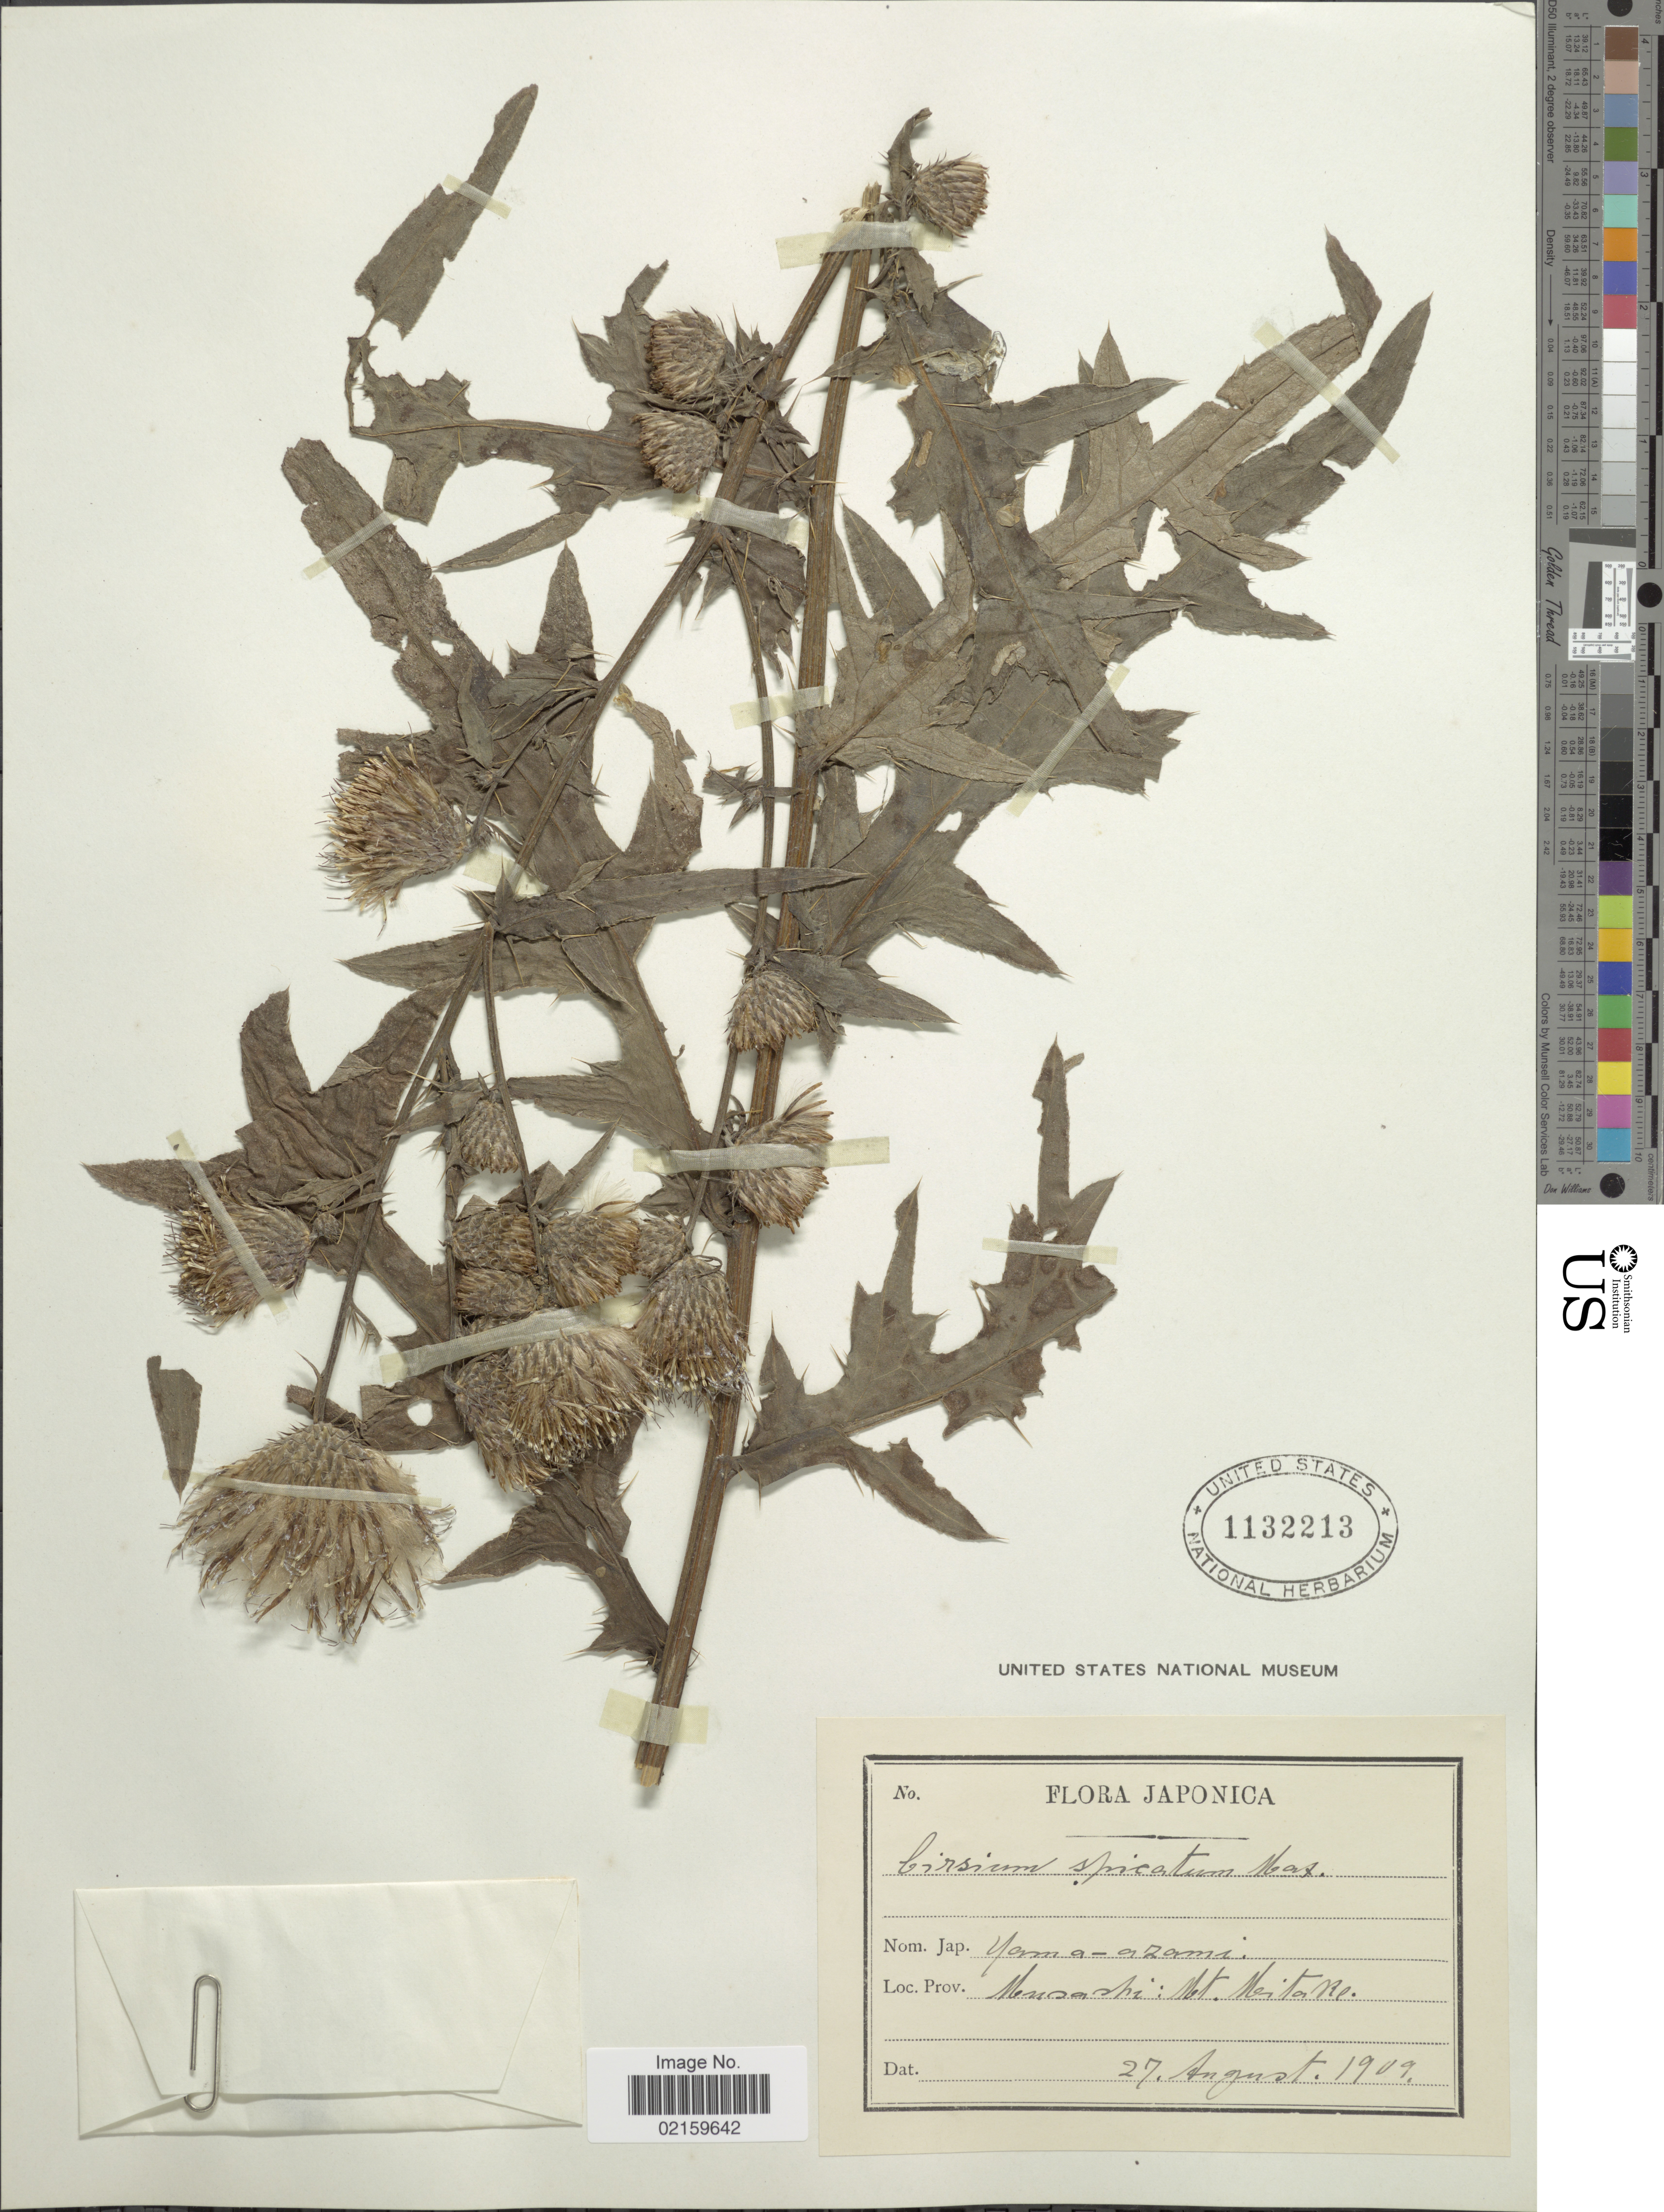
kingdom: Plantae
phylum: Tracheophyta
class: Magnoliopsida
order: Asterales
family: Asteraceae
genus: Cirsium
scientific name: Cirsium spicatum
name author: (Maxim.) Matsum.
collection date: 1909-08-27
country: Japan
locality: Musashi: Mt. Mitare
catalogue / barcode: US 1132213